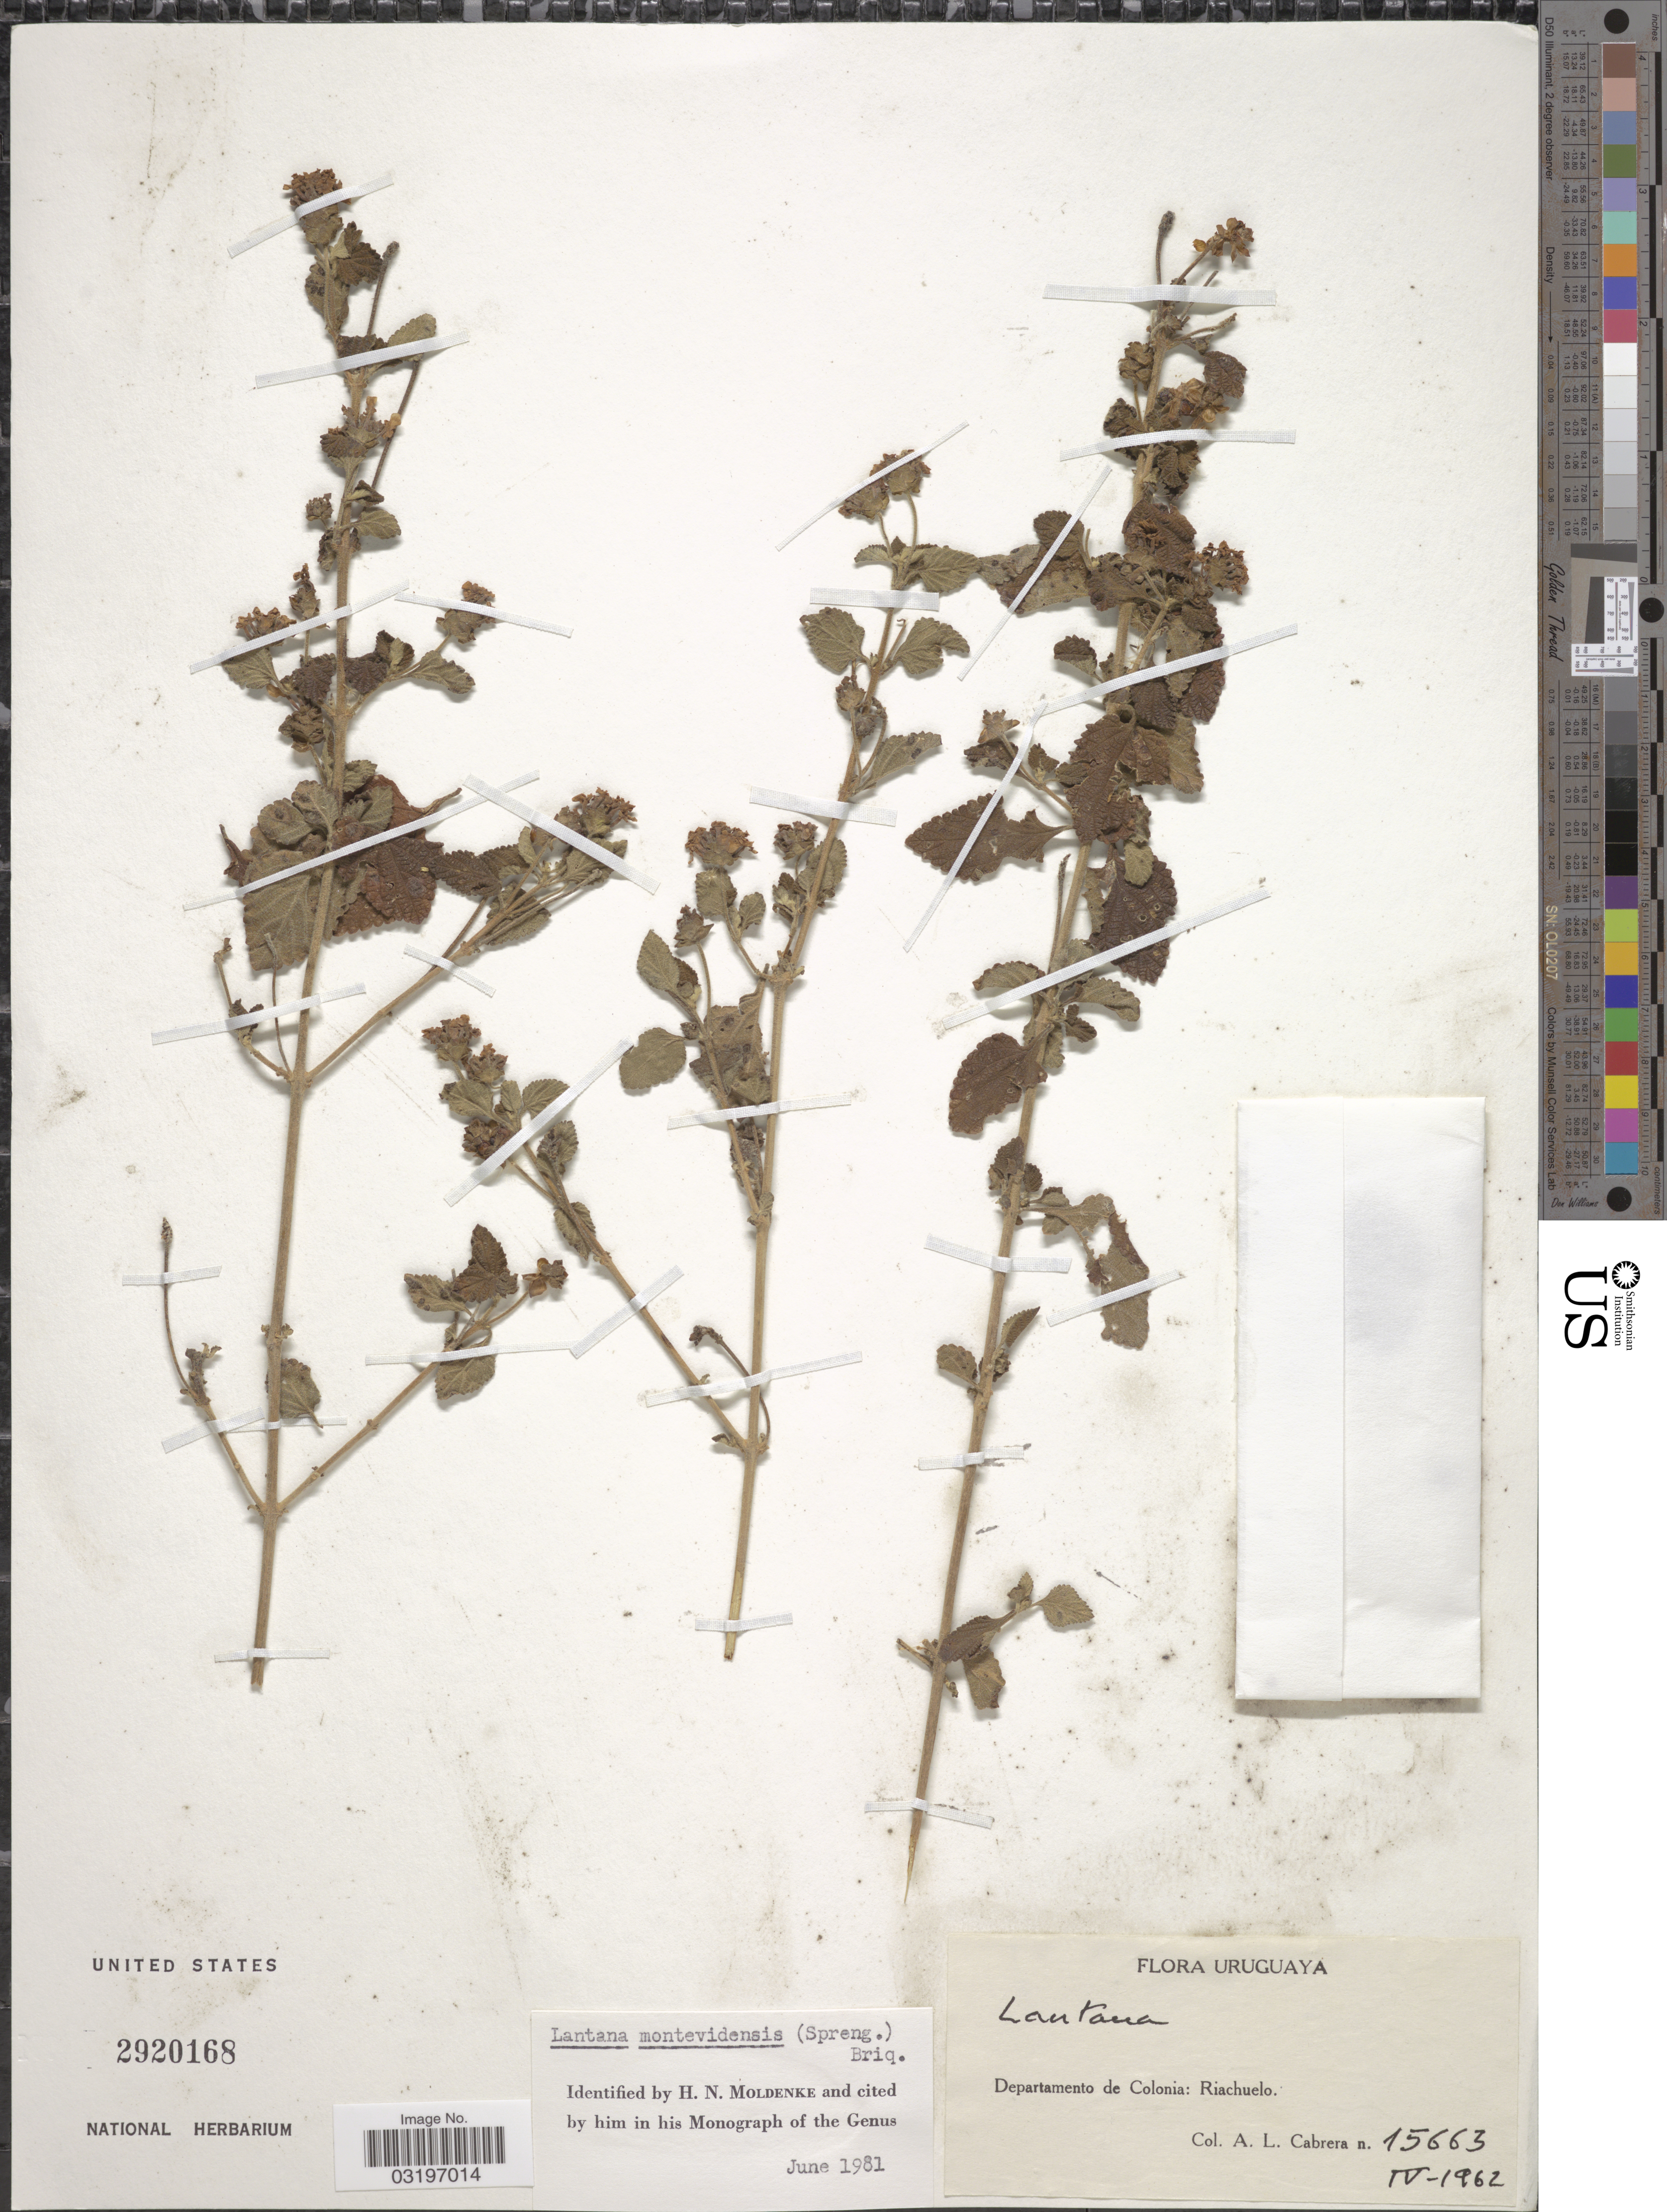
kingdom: Plantae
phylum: Tracheophyta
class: Magnoliopsida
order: Lamiales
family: Verbenaceae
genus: Lantana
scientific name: Lantana montevidensis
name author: (Spreng.) Briq.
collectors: A. L. Cabrera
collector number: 15663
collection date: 1962-04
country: Uruguay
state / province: Colonia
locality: Departamento de Colonia: Riachuelo.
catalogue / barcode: US 2920168